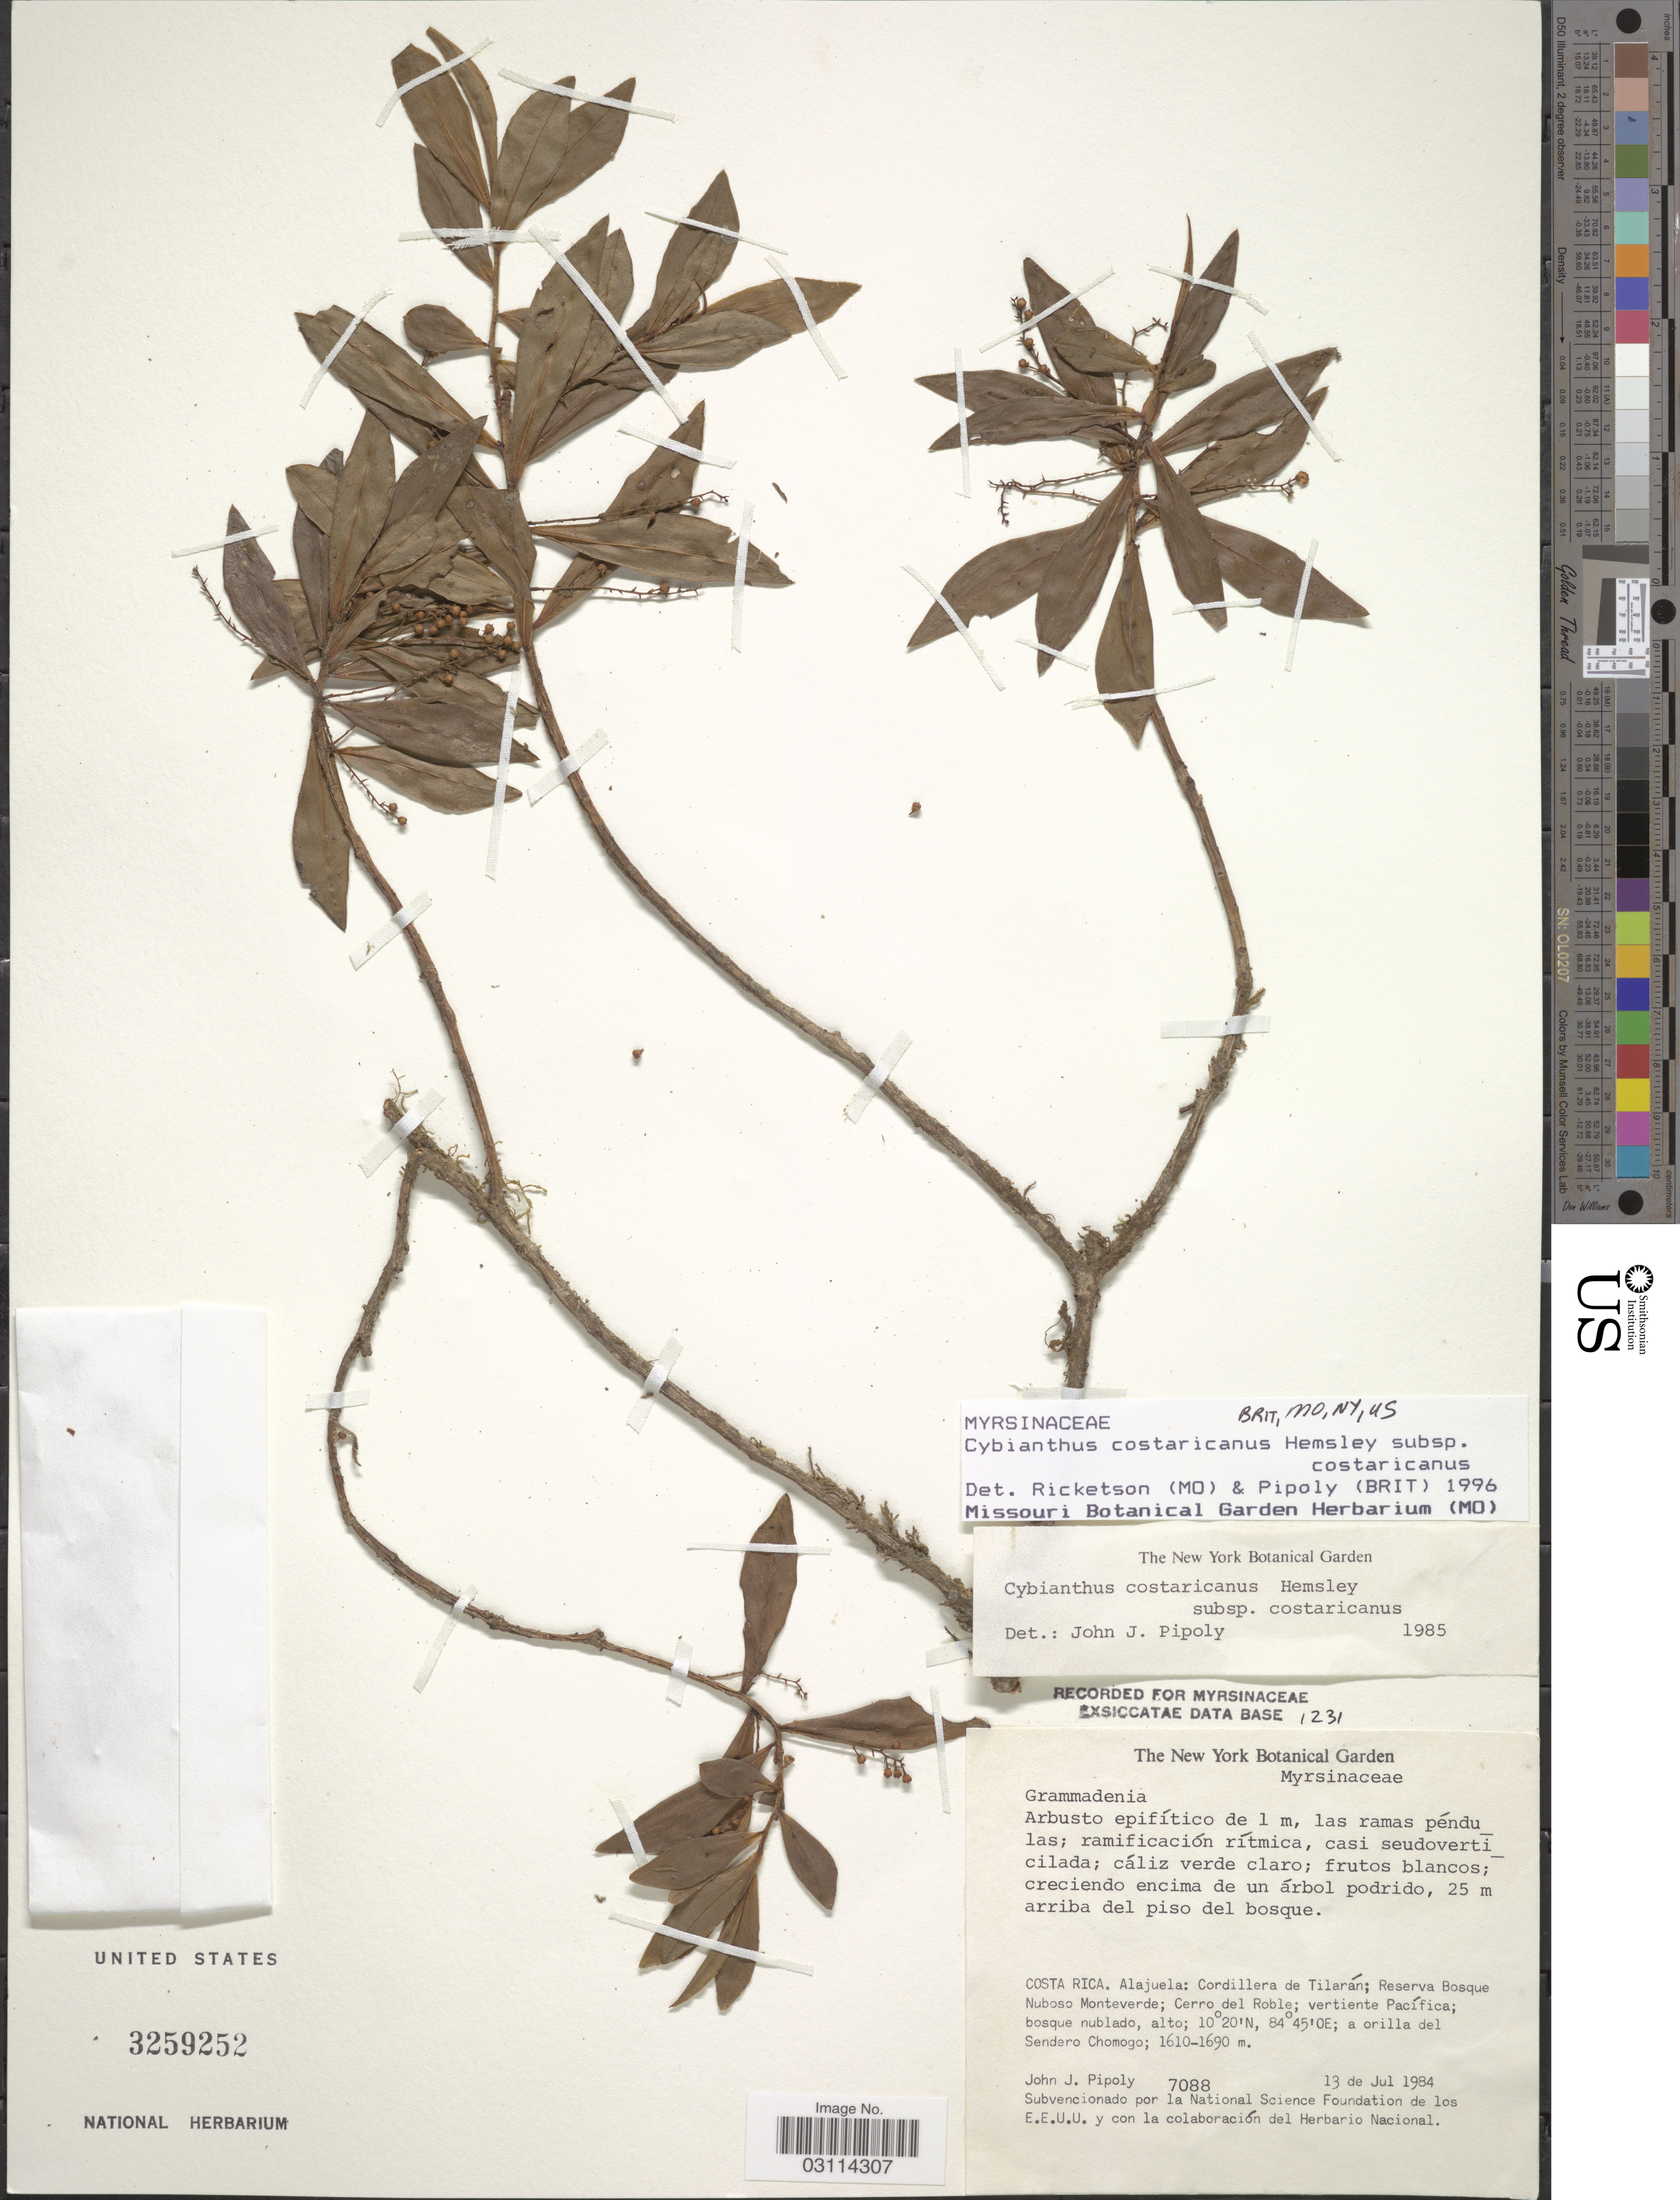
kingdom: Plantae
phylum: Tracheophyta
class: Magnoliopsida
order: Ericales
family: Primulaceae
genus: Cybianthus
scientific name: Cybianthus costaricanus subsp. costaricanus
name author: Hemsl.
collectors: J. J. Pipoly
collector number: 7088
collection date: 1984-07-13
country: Costa Rica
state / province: Alajuela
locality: Cordillera de Tilarán; Reserva Bosque Nuboso Monteverde; Cerro del Roble; vertiente Pacífica; bosque nublado; a orilla del Sendero Chomogo.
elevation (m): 1610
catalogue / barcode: US 3259252